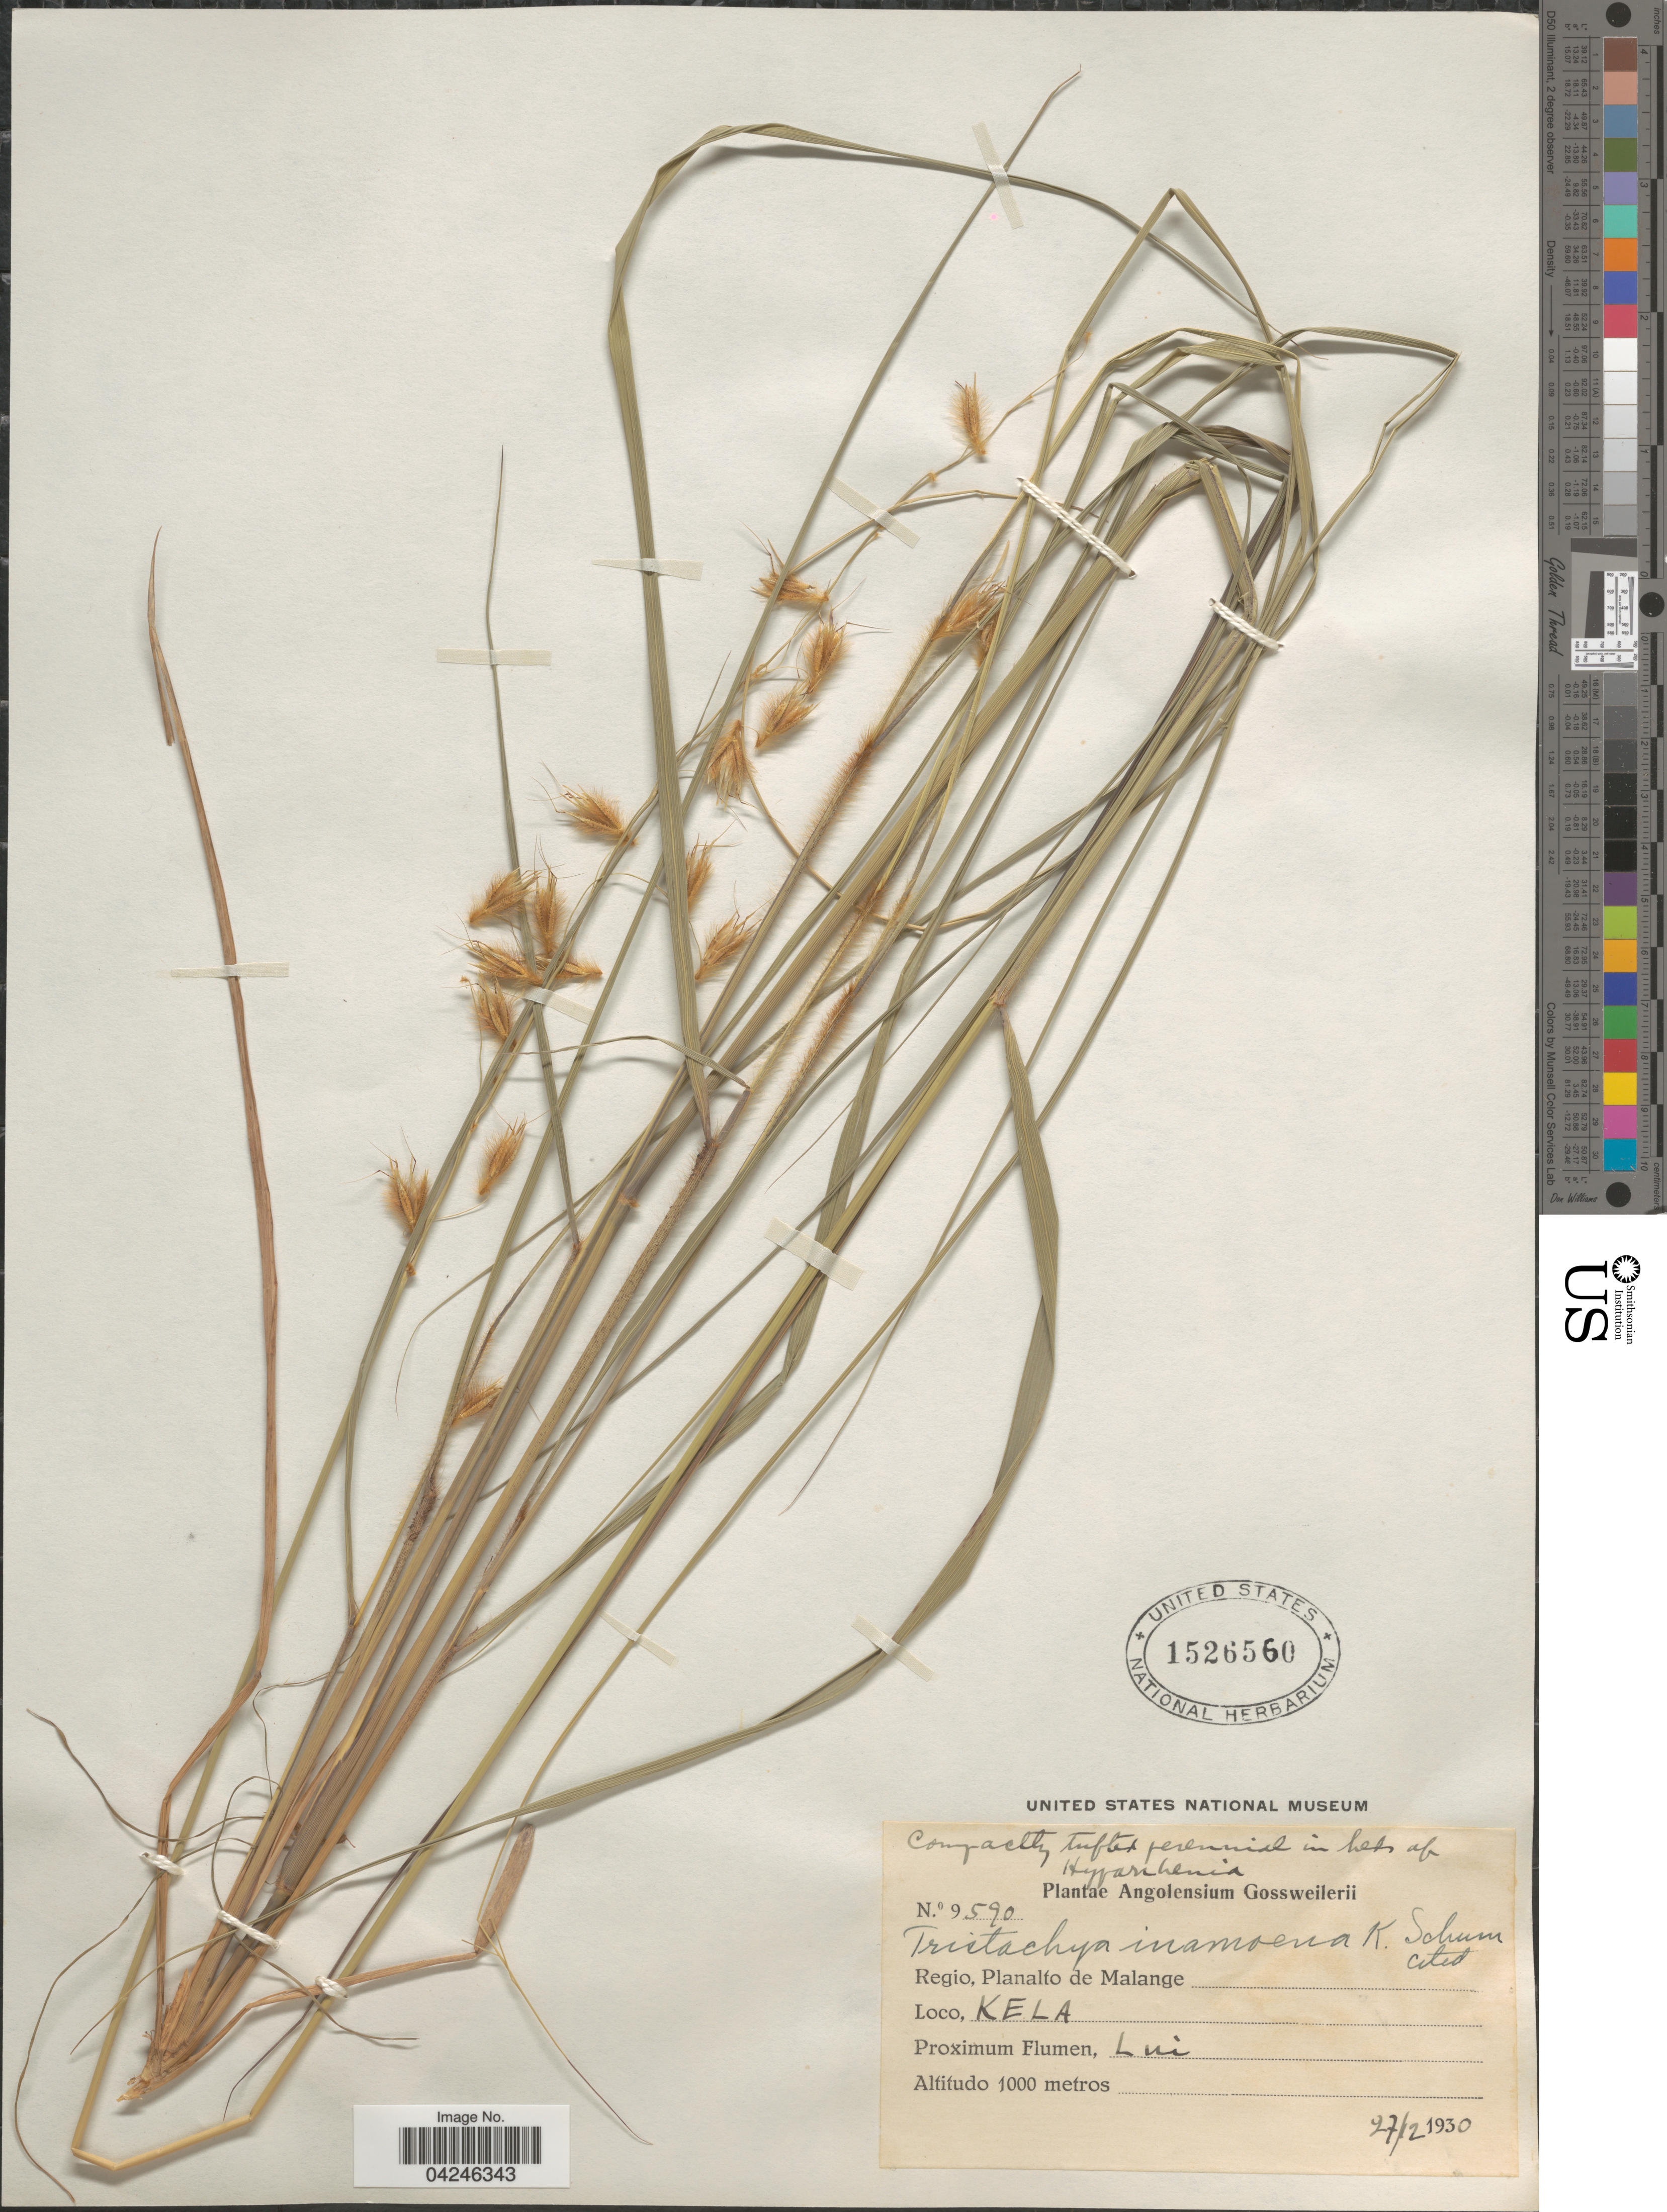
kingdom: Plantae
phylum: Tracheophyta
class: Liliopsida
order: Poales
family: Poaceae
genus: Zonotriche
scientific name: Zonotriche inamoena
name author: (K. Schum.) Clayton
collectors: -. Gossweiler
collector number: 9590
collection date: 1930-12-27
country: Angola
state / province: Malange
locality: Angolensium. Regio, Planalto de Malange. KELA. Proximum Flumen, Lui.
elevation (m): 1000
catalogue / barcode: US 1526560